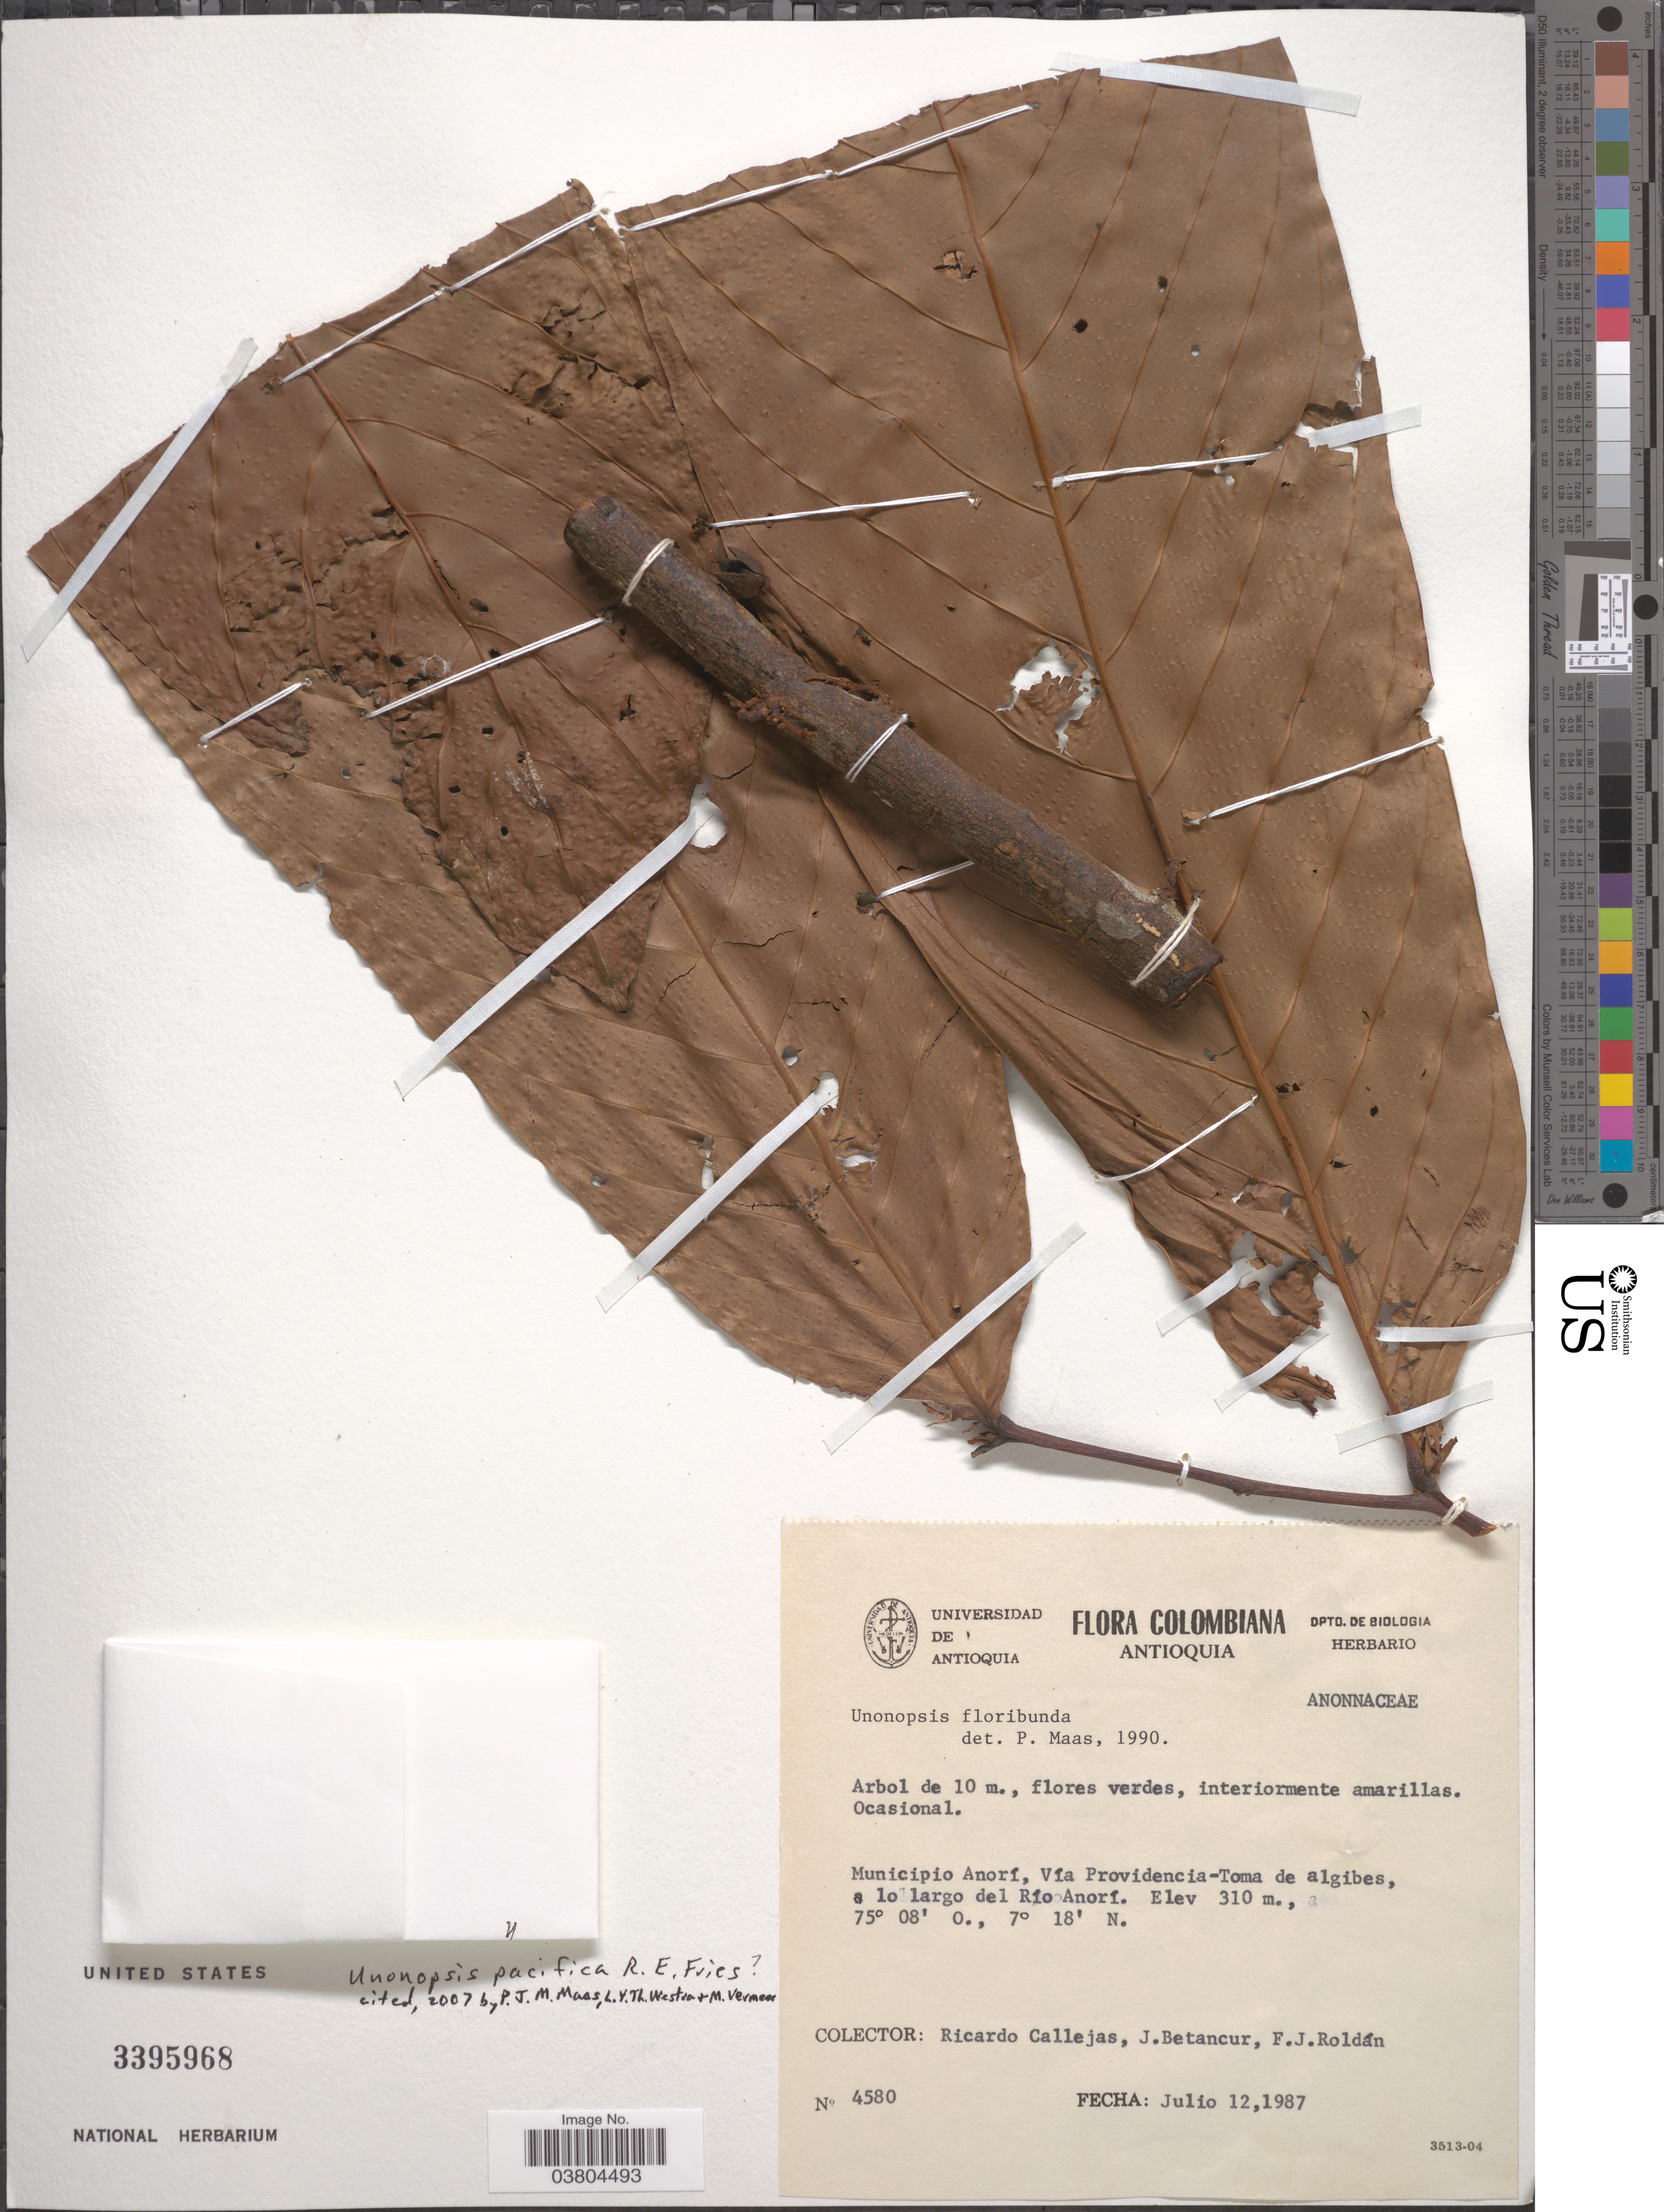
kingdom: Plantae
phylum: Tracheophyta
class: Magnoliopsida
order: Magnoliales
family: Annonaceae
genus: Unonopsis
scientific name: Unonopsis pacifica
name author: R.E. Fr.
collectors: R. Callejas, J. Betancur & F. J. Roldán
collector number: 4580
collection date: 1987-07-12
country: Colombia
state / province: Antioquia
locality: Municipio Anorí, Vía Providencia-Toma de algibes, a lo largo del Río Anorí.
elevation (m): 310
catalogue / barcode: US 3395968